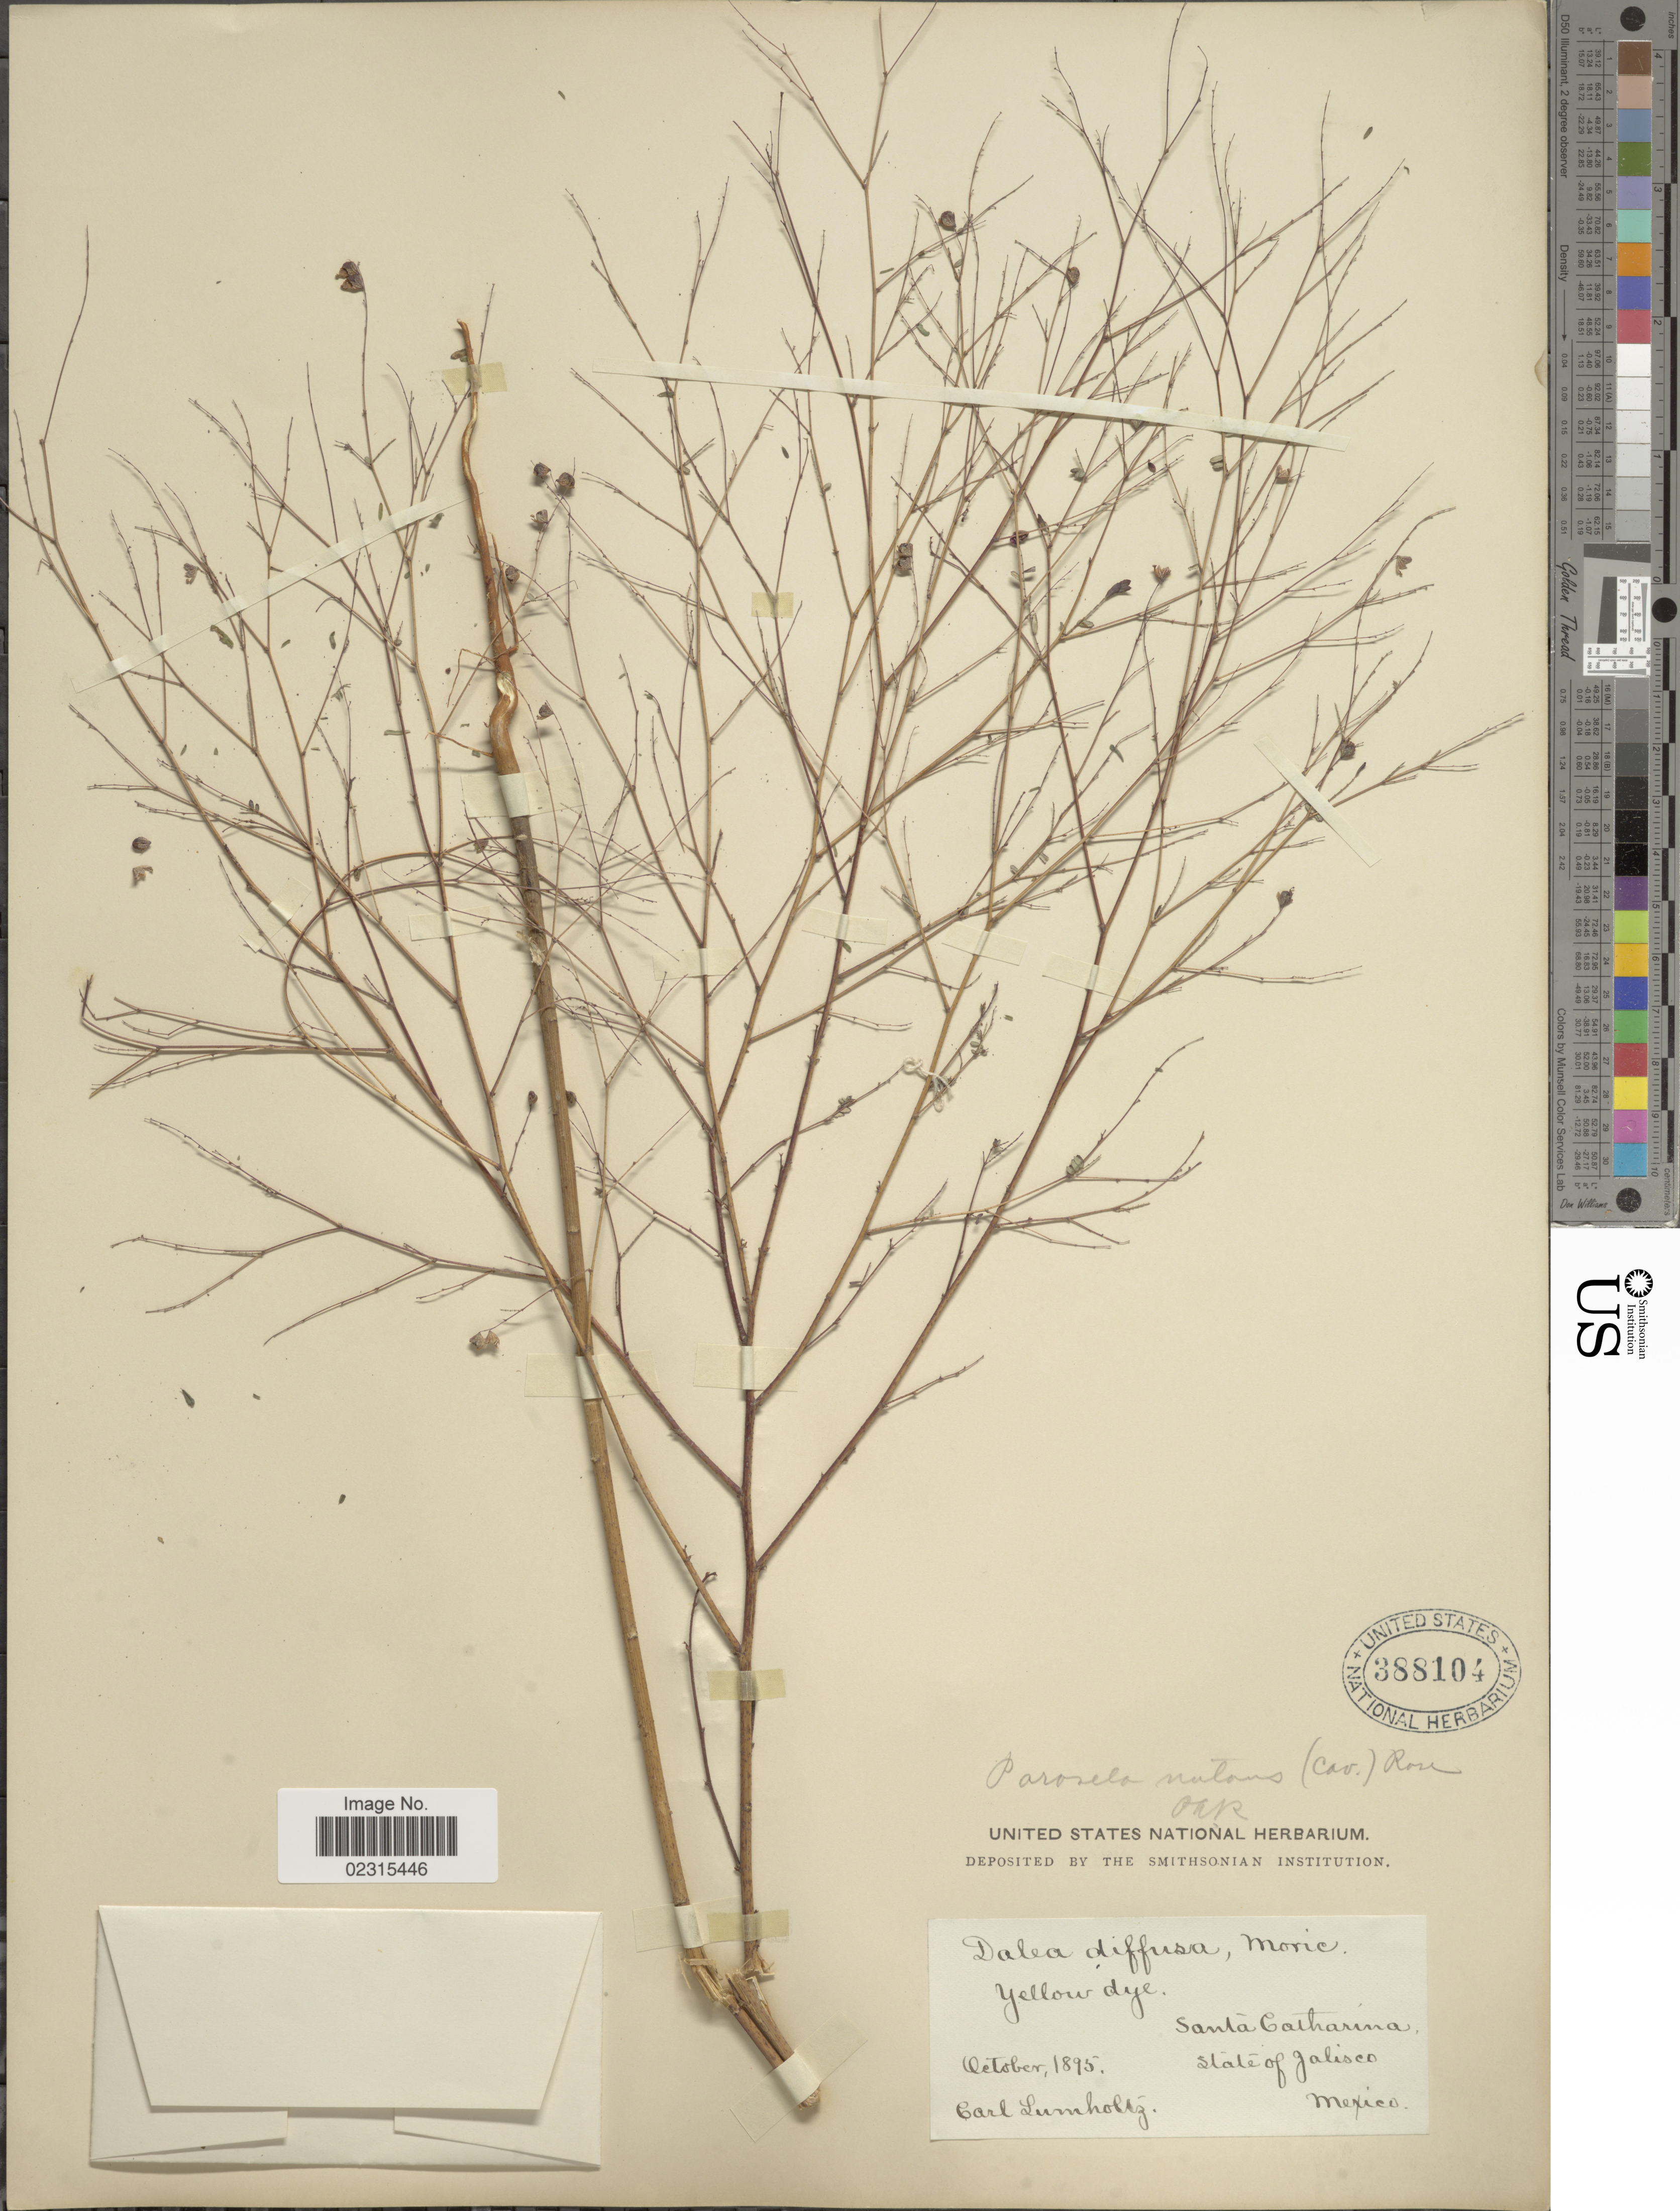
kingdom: Plantae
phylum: Tracheophyta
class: Magnoliopsida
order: Fabales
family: Fabaceae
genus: Marina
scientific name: Marina nutans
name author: (Cav.) Barneby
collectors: C. Lumholtz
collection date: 1895-10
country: Mexico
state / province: Jalisco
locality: Santa Catharina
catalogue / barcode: US 388104